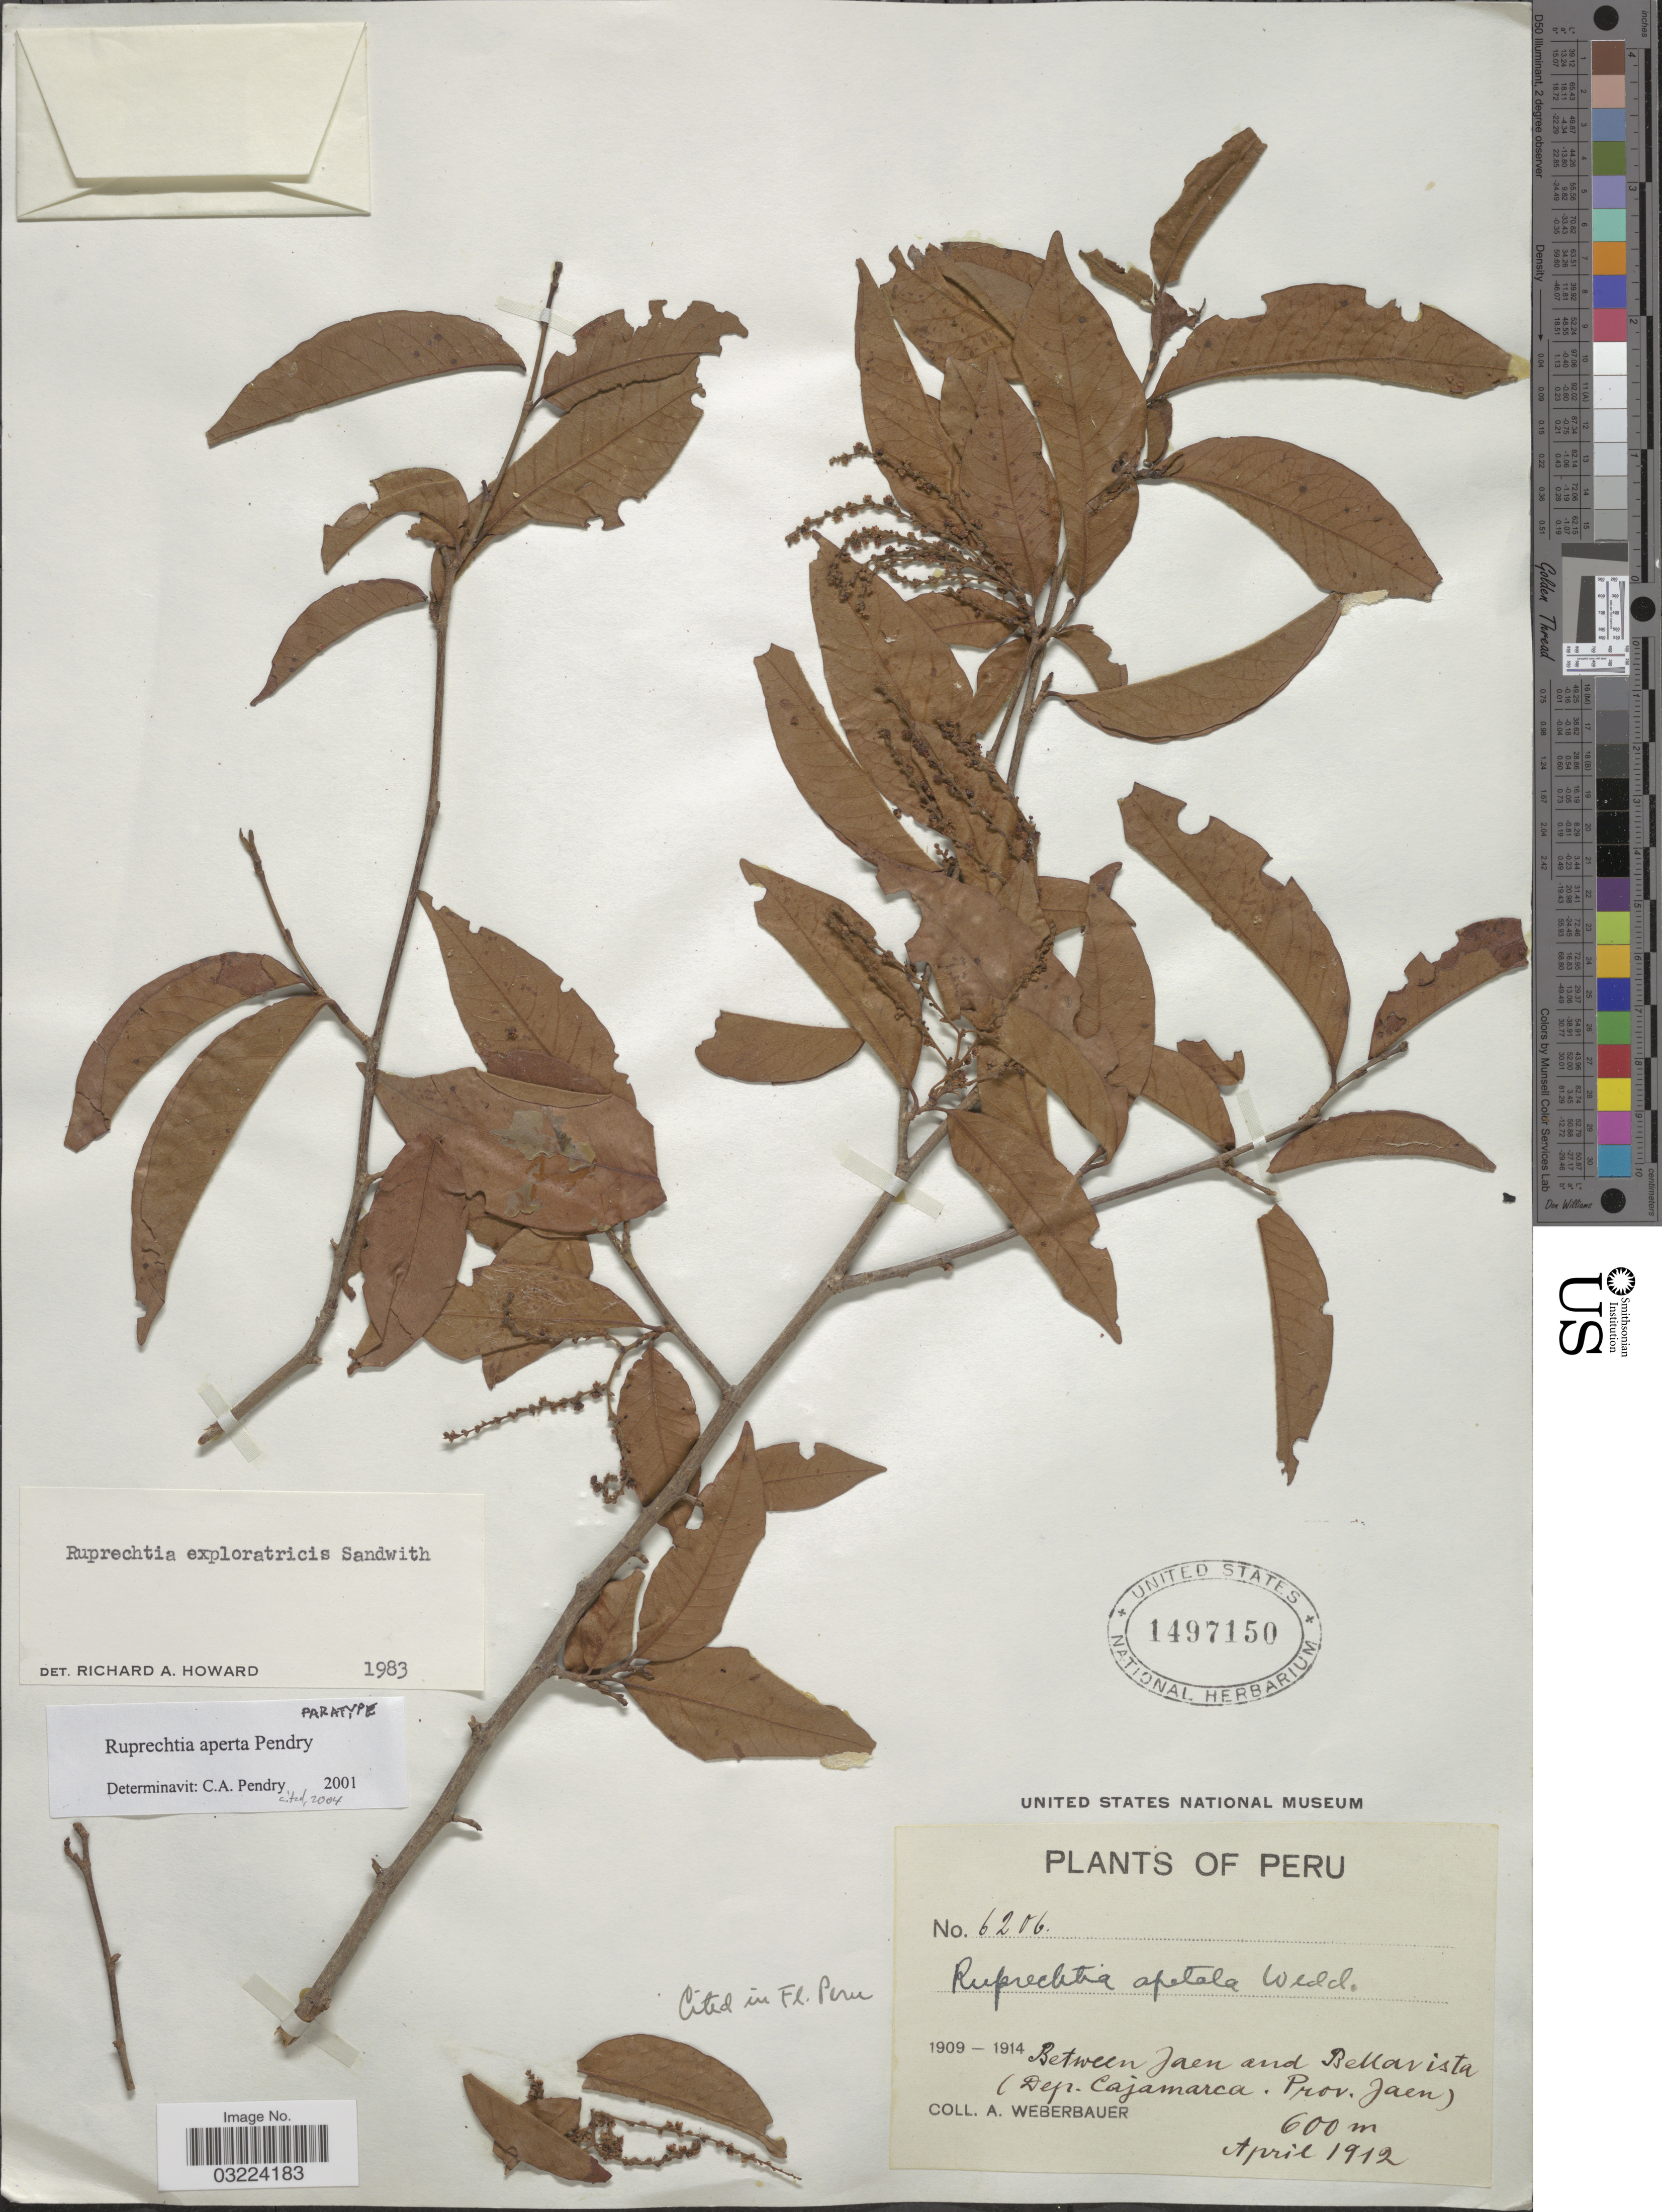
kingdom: Plantae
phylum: Tracheophyta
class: Magnoliopsida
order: Caryophyllales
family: Polygonaceae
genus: Ruprechtia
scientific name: Ruprechtia aperta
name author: Pendry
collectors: A. Weberbauer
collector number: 6206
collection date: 1912-04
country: Peru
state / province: Cajamarca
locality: Between Jaen and Bellavista (Dep. Cajamarca. Prov. Jaen).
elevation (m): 600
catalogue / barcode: US 1497150